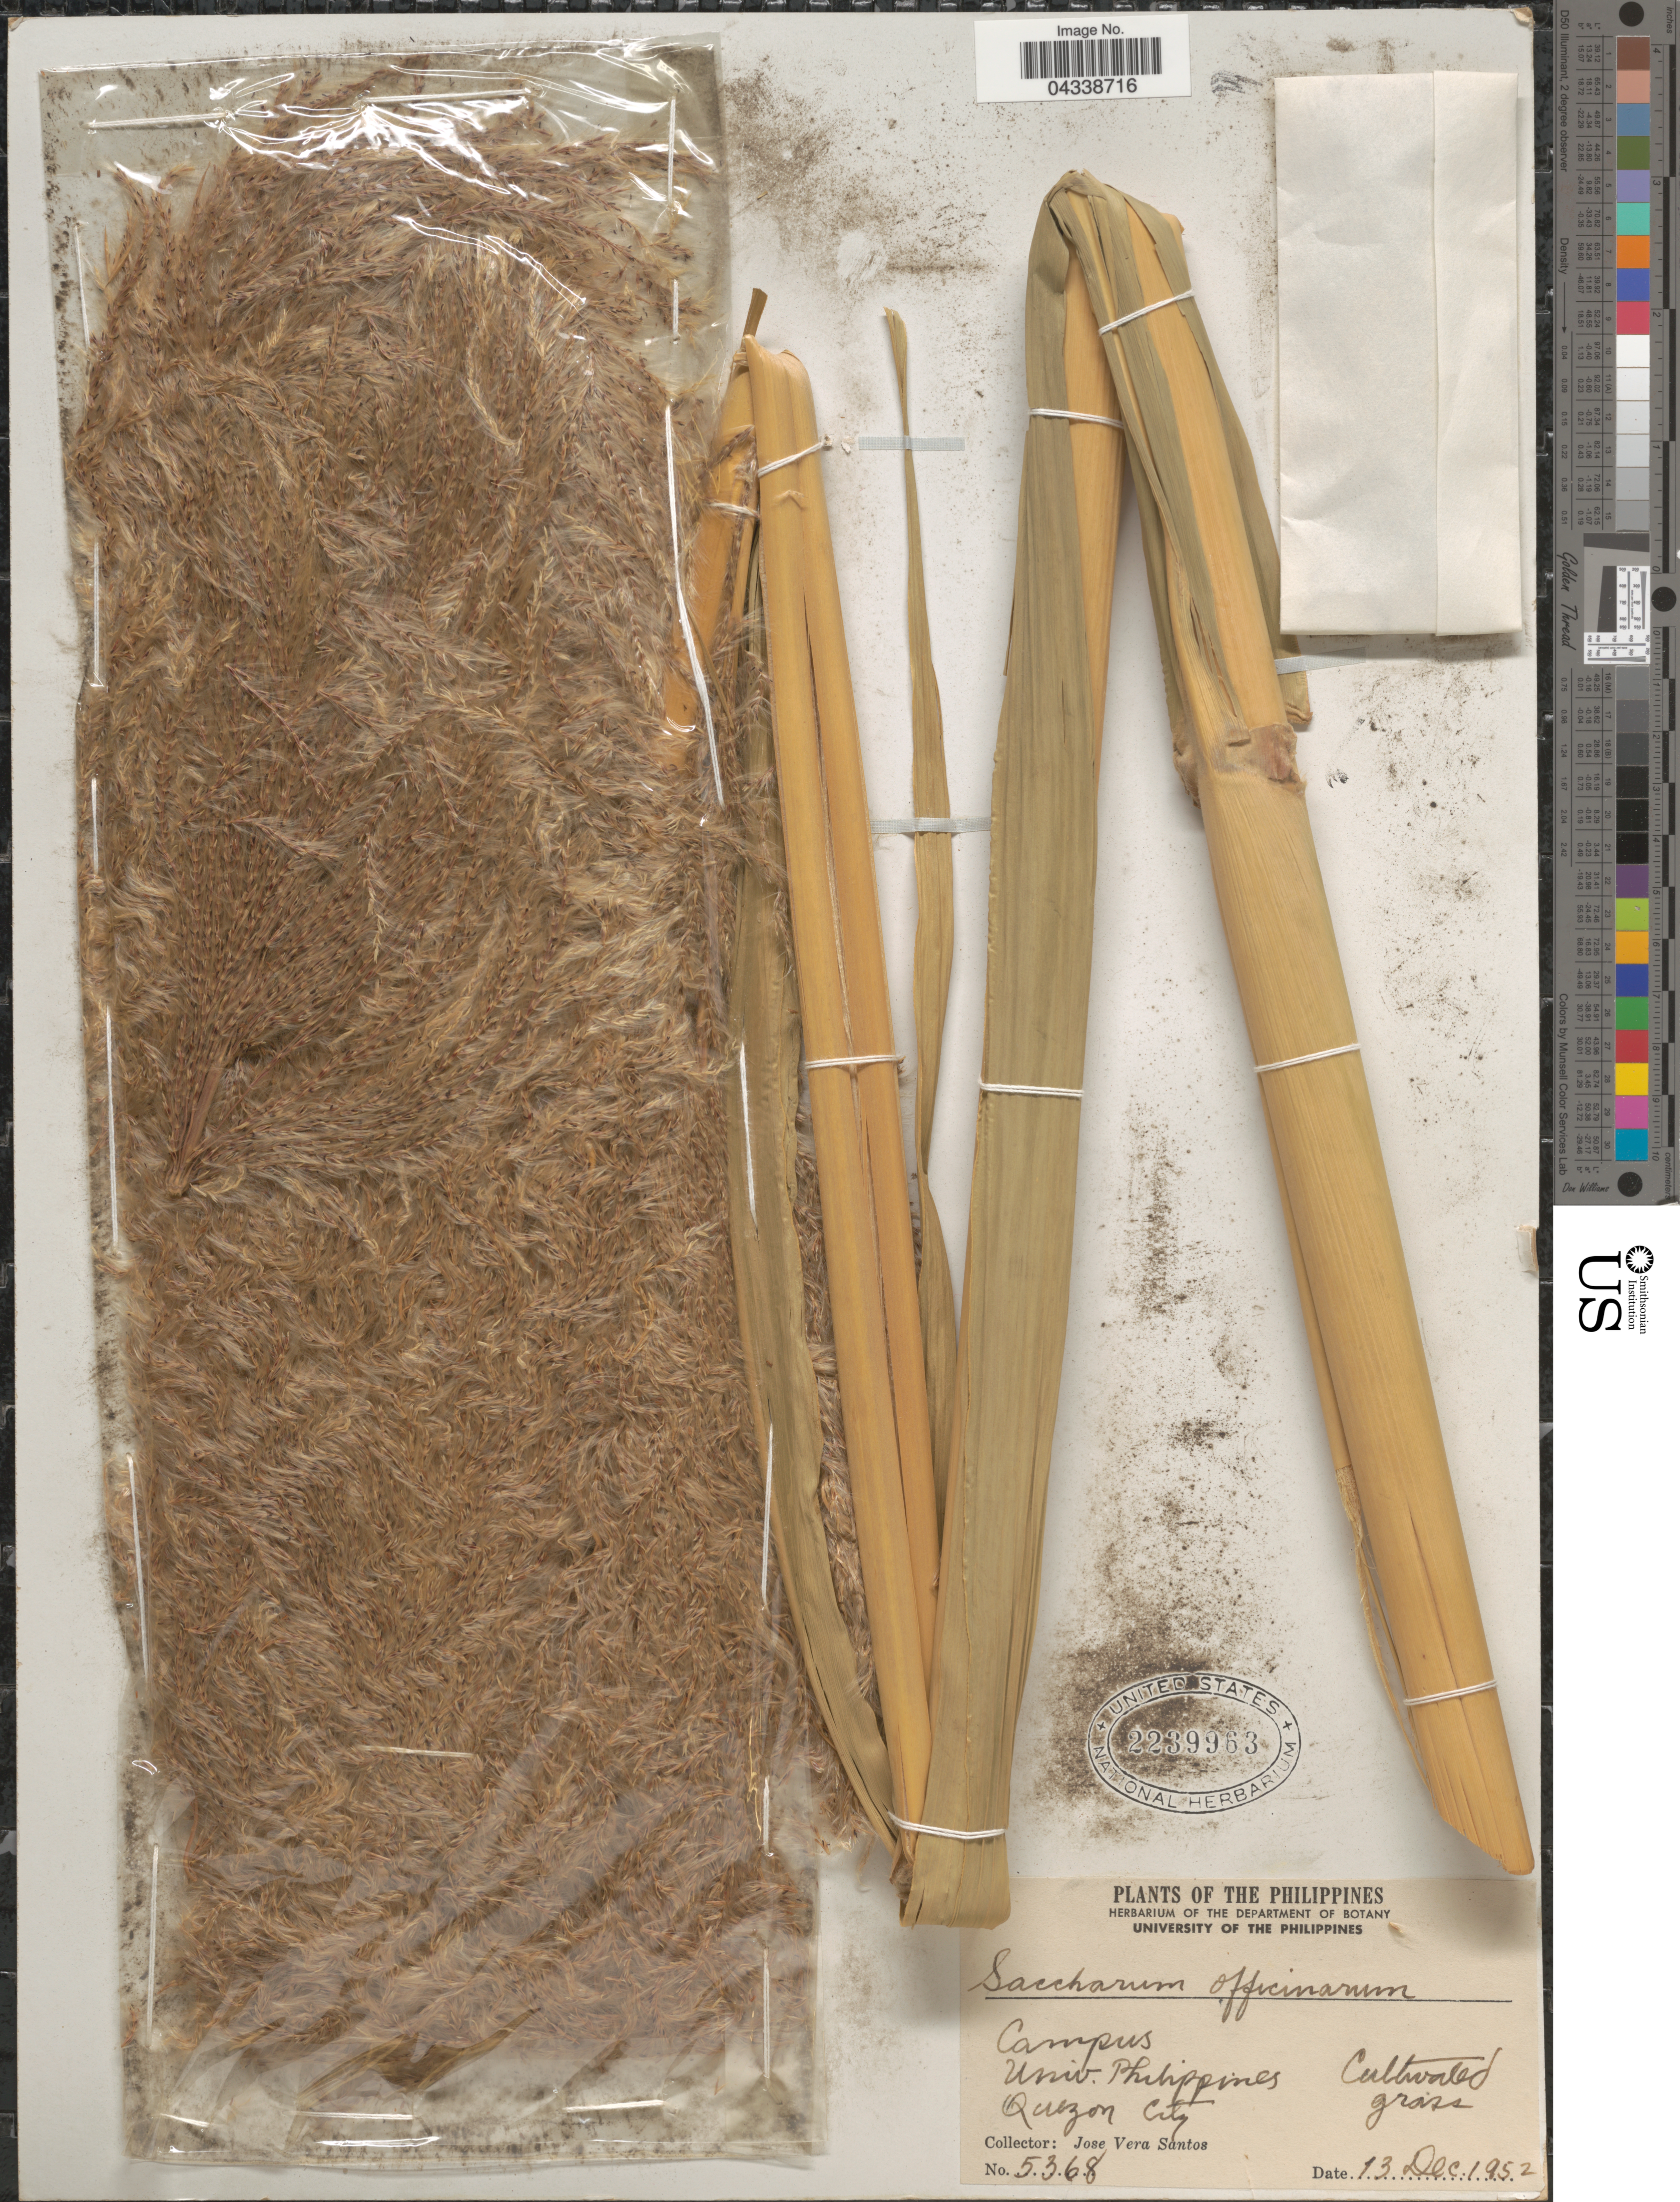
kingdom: Plantae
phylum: Tracheophyta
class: Liliopsida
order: Poales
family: Poaceae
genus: Saccharum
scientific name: Saccharum officinarum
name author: L.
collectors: J. V. Santos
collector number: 5368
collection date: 1952-12-13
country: Philippines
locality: Campus. Univ. Philippines. Quezon City.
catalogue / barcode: US 2239963